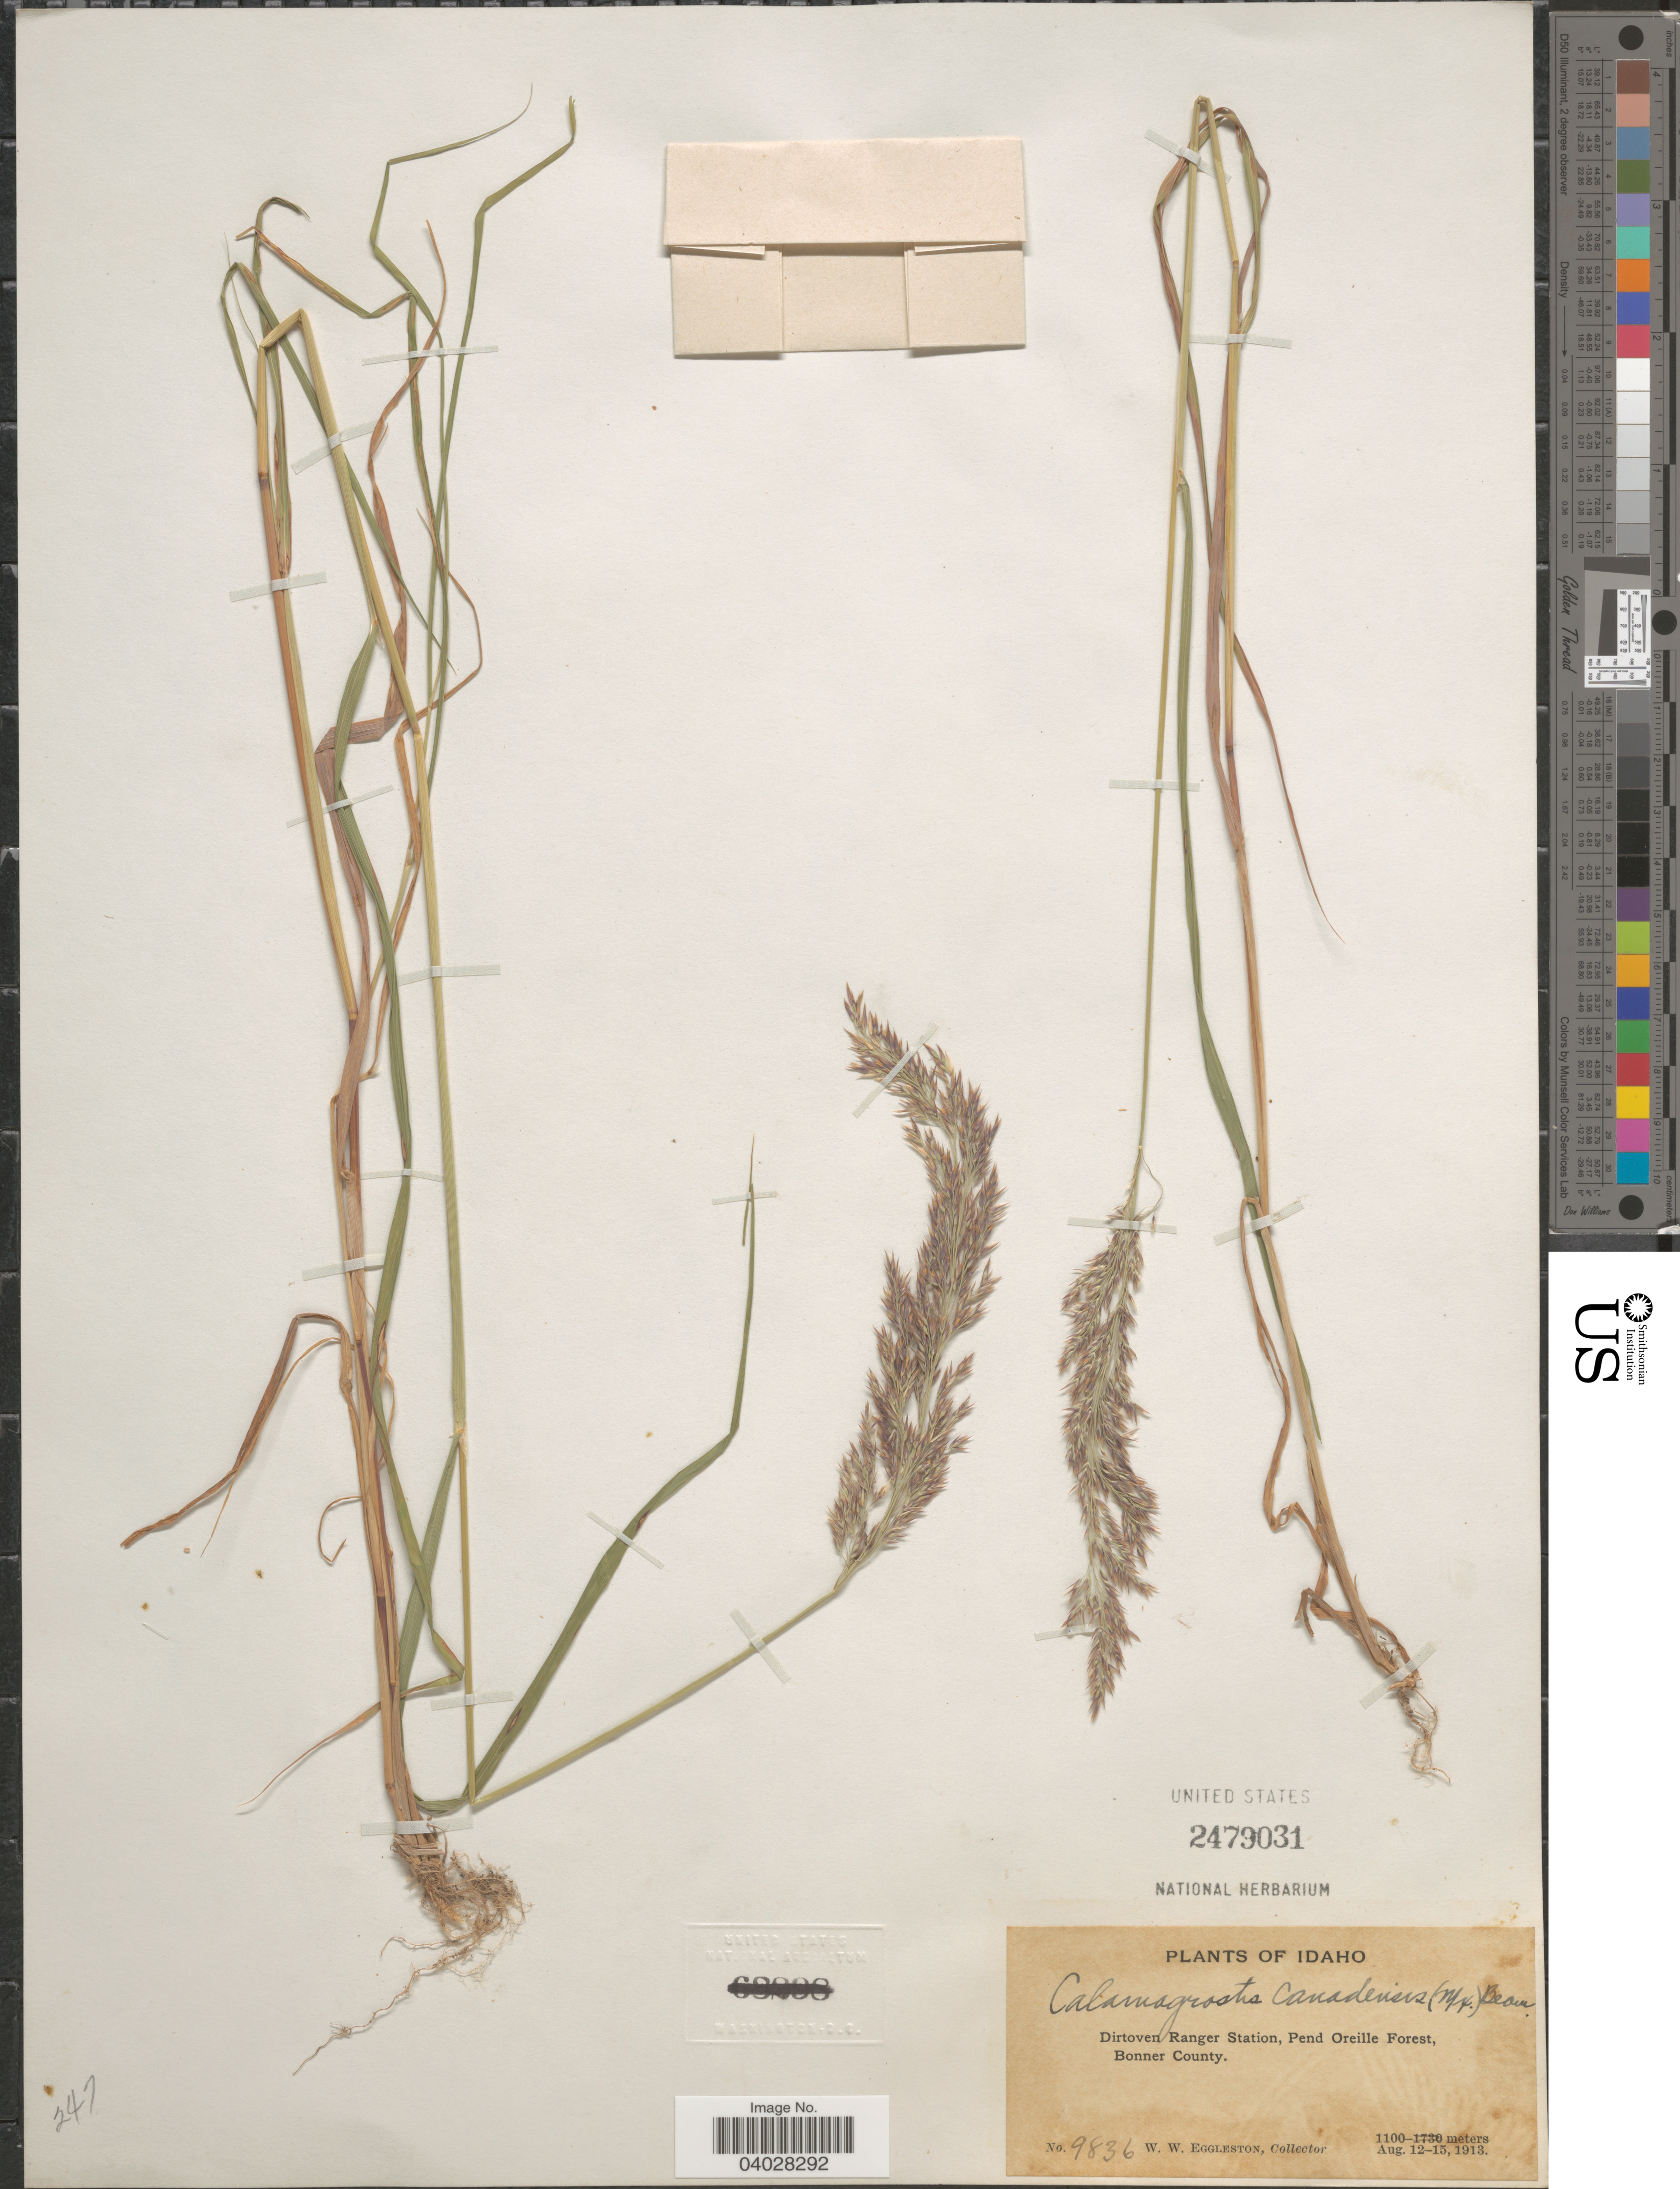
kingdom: Plantae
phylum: Tracheophyta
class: Liliopsida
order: Poales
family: Poaceae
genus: Calamagrostis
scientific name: Calamagrostis canadensis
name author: (Michx.) P. Beauv.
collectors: W. W. Eggleston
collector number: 9836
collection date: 1913-08-12/1913-08-15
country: United States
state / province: Idaho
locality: Dirtoven Ranger Station, Pned Oreille Forest, Bonner County.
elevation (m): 1100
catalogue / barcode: US 2479031